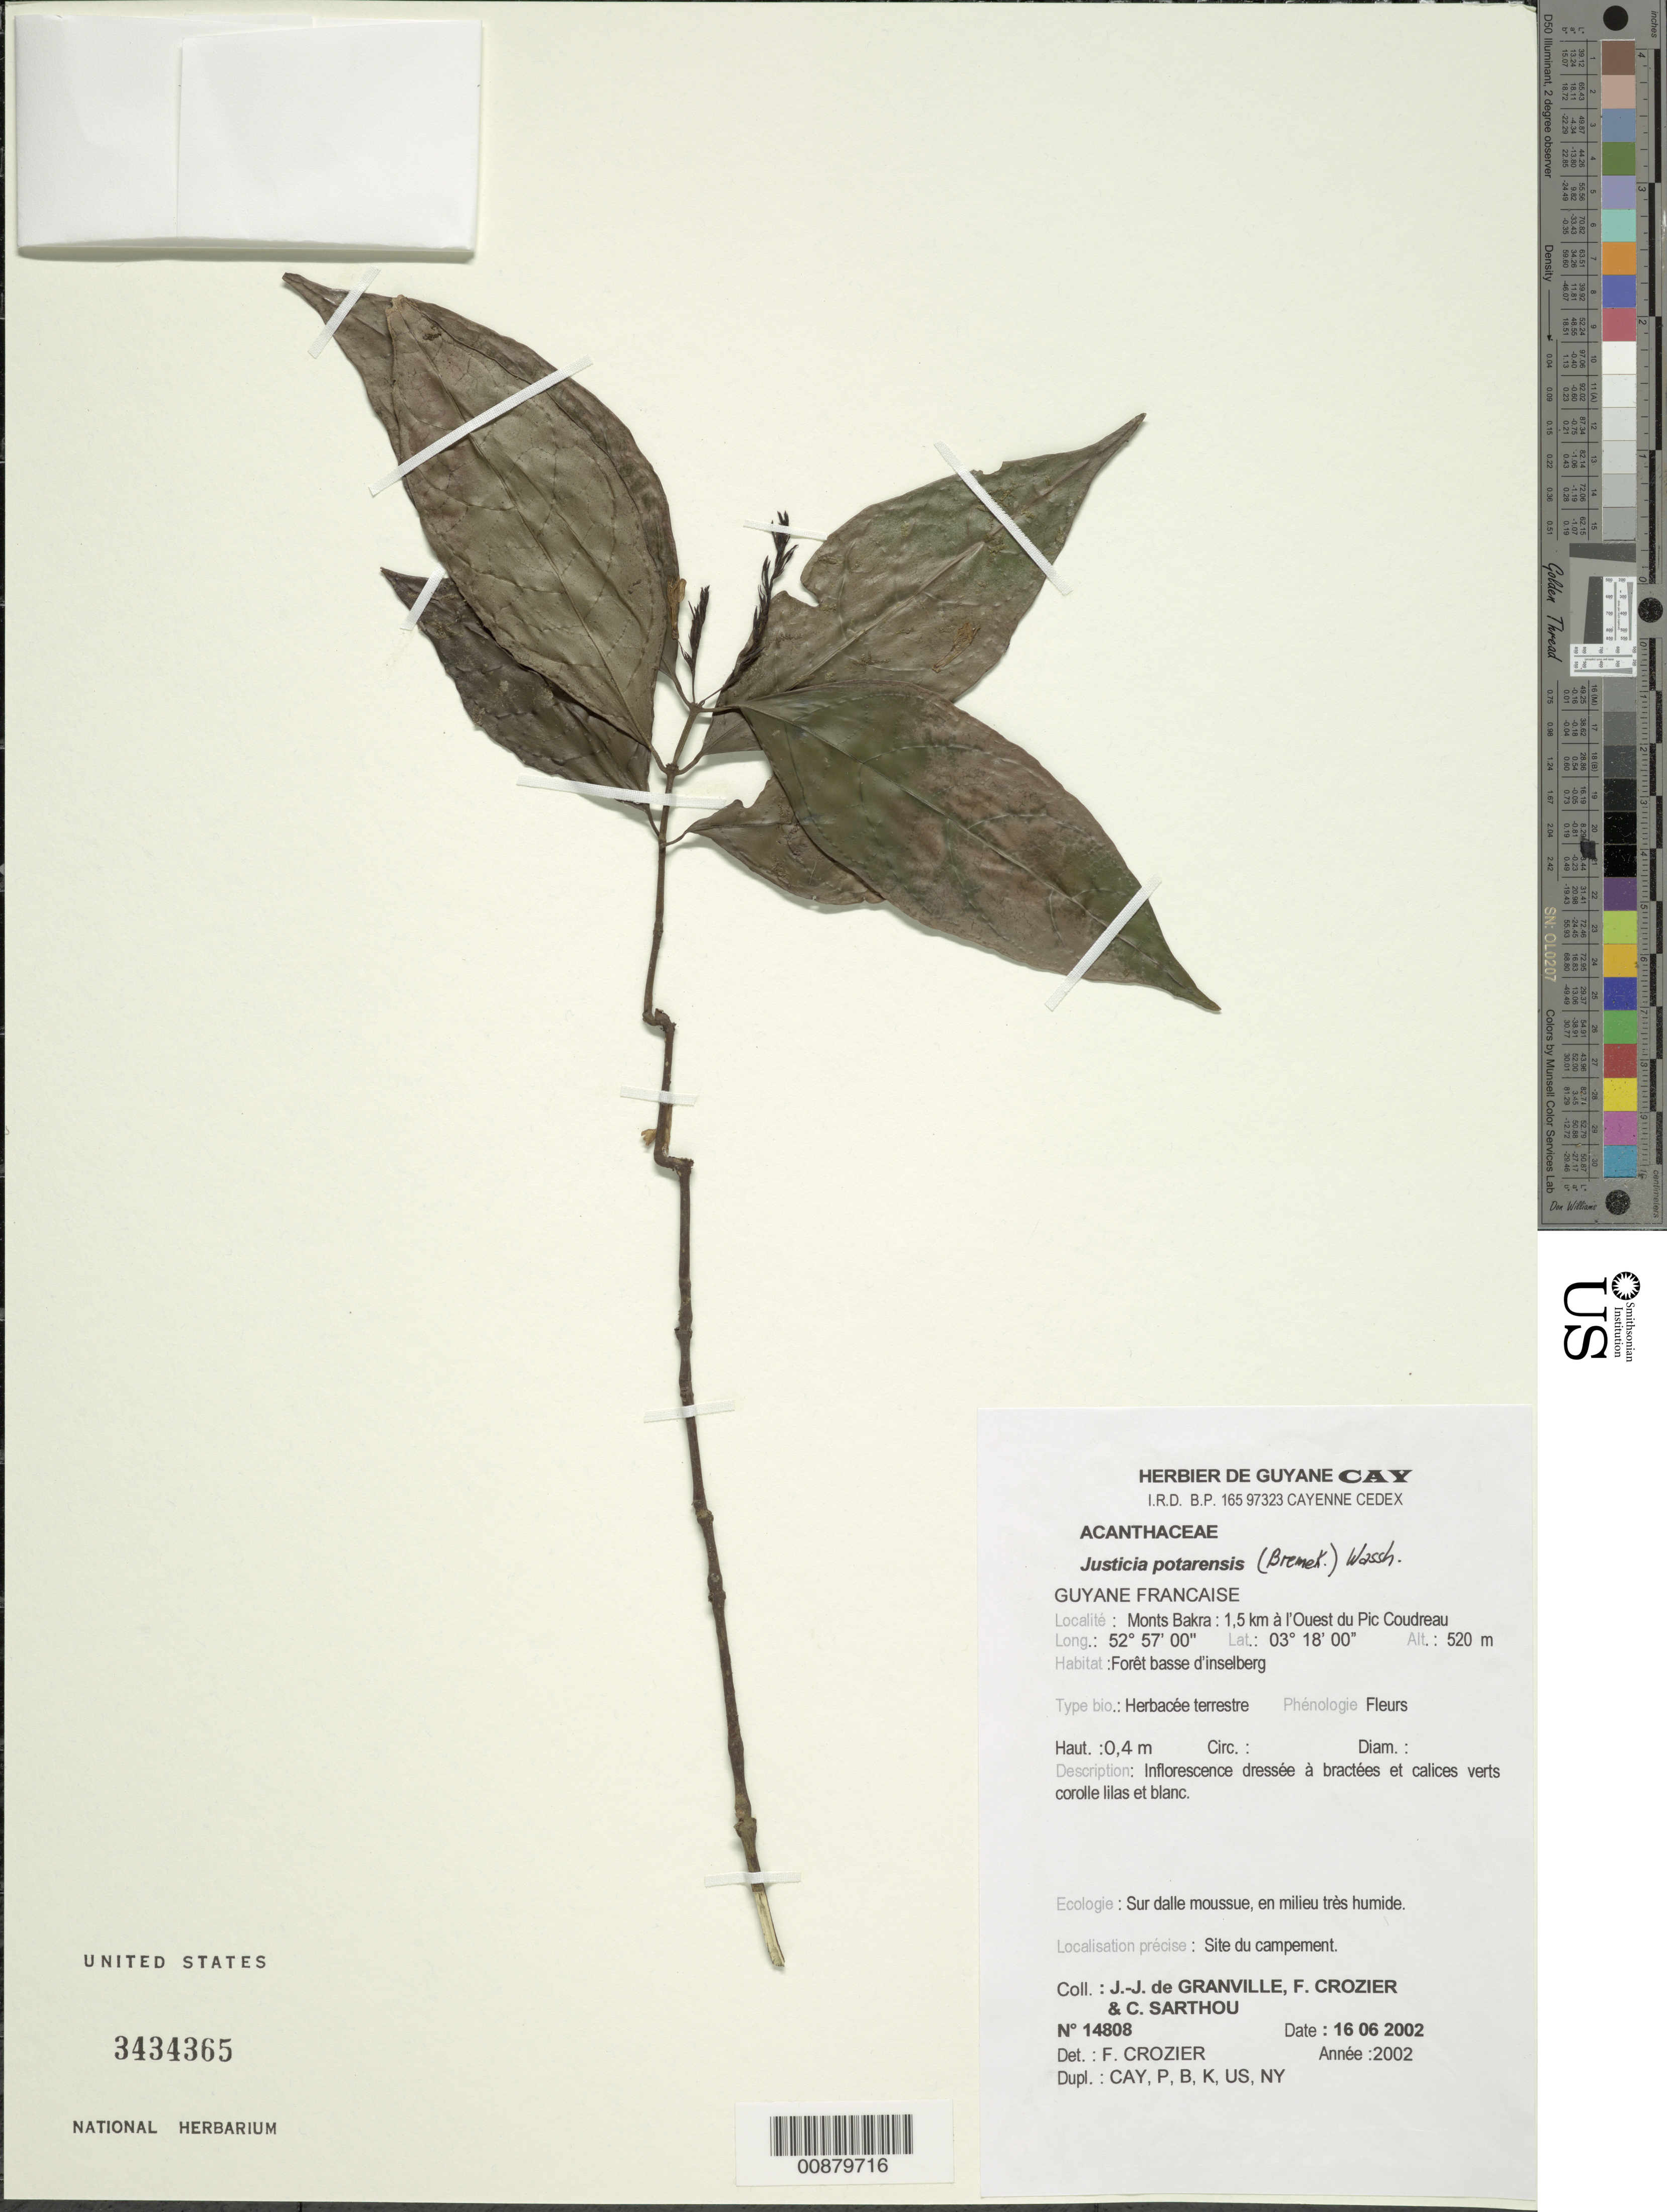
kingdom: Plantae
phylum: Tracheophyta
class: Magnoliopsida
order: Lamiales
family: Acanthaceae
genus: Justicia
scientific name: Justicia potarensis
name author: (Bremek.) Wassh.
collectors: J.-J. de Granville, F. Crozier & C. Sarthou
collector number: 14808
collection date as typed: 16-Jun-02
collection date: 2002-06-16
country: French Guiana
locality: Monts Bakra, 1.5 km a l'Ouest du Pic Coudreau; site du campement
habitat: Forêt basse d'inselberg; sur dalle moussue, en milieu tres humide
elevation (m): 520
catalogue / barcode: US 3434365